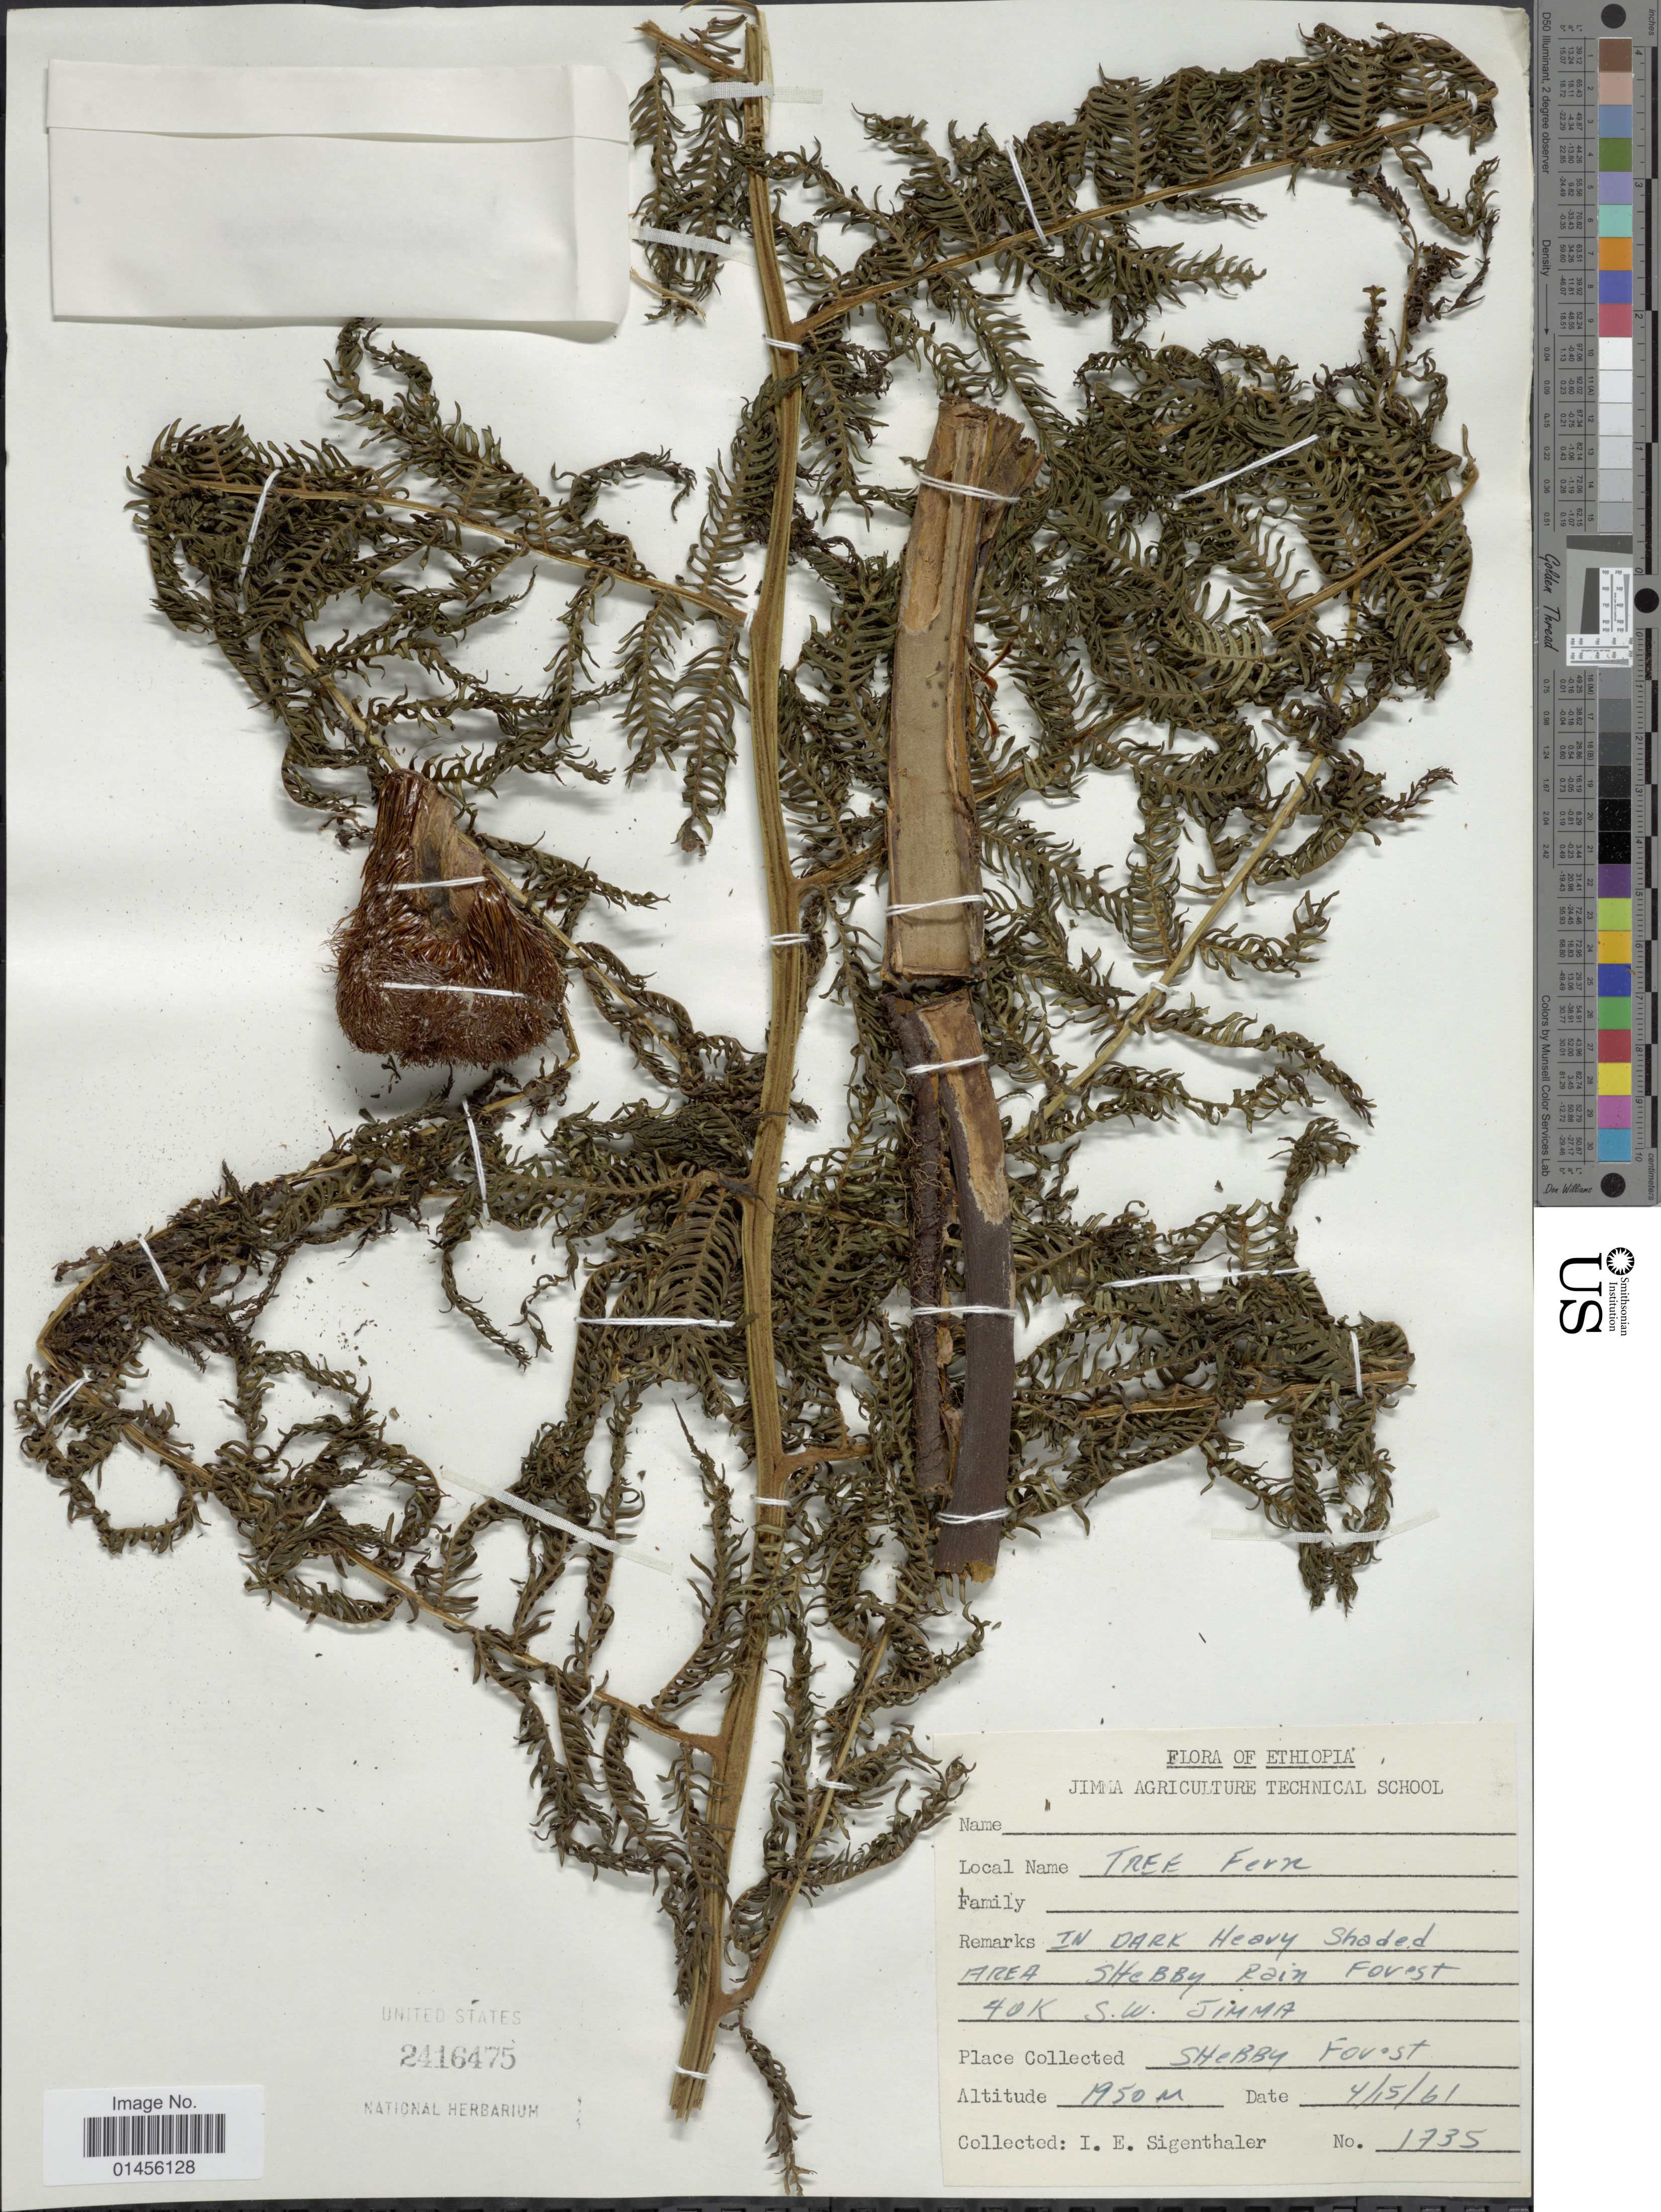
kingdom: Plantae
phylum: Tracheophyta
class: Polypodiopsida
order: Cyatheales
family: Cyatheaceae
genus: Alsophila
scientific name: Alsophila sp.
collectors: I. Sigenthaler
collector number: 1735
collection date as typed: Transcribed d/m/y: 15/4/61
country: Ethiopia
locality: In dark Heavy shaded Area Shebby Rain forest 40 k S.W. Jimma, Shebby Forest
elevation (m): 1950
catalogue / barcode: US 2416475